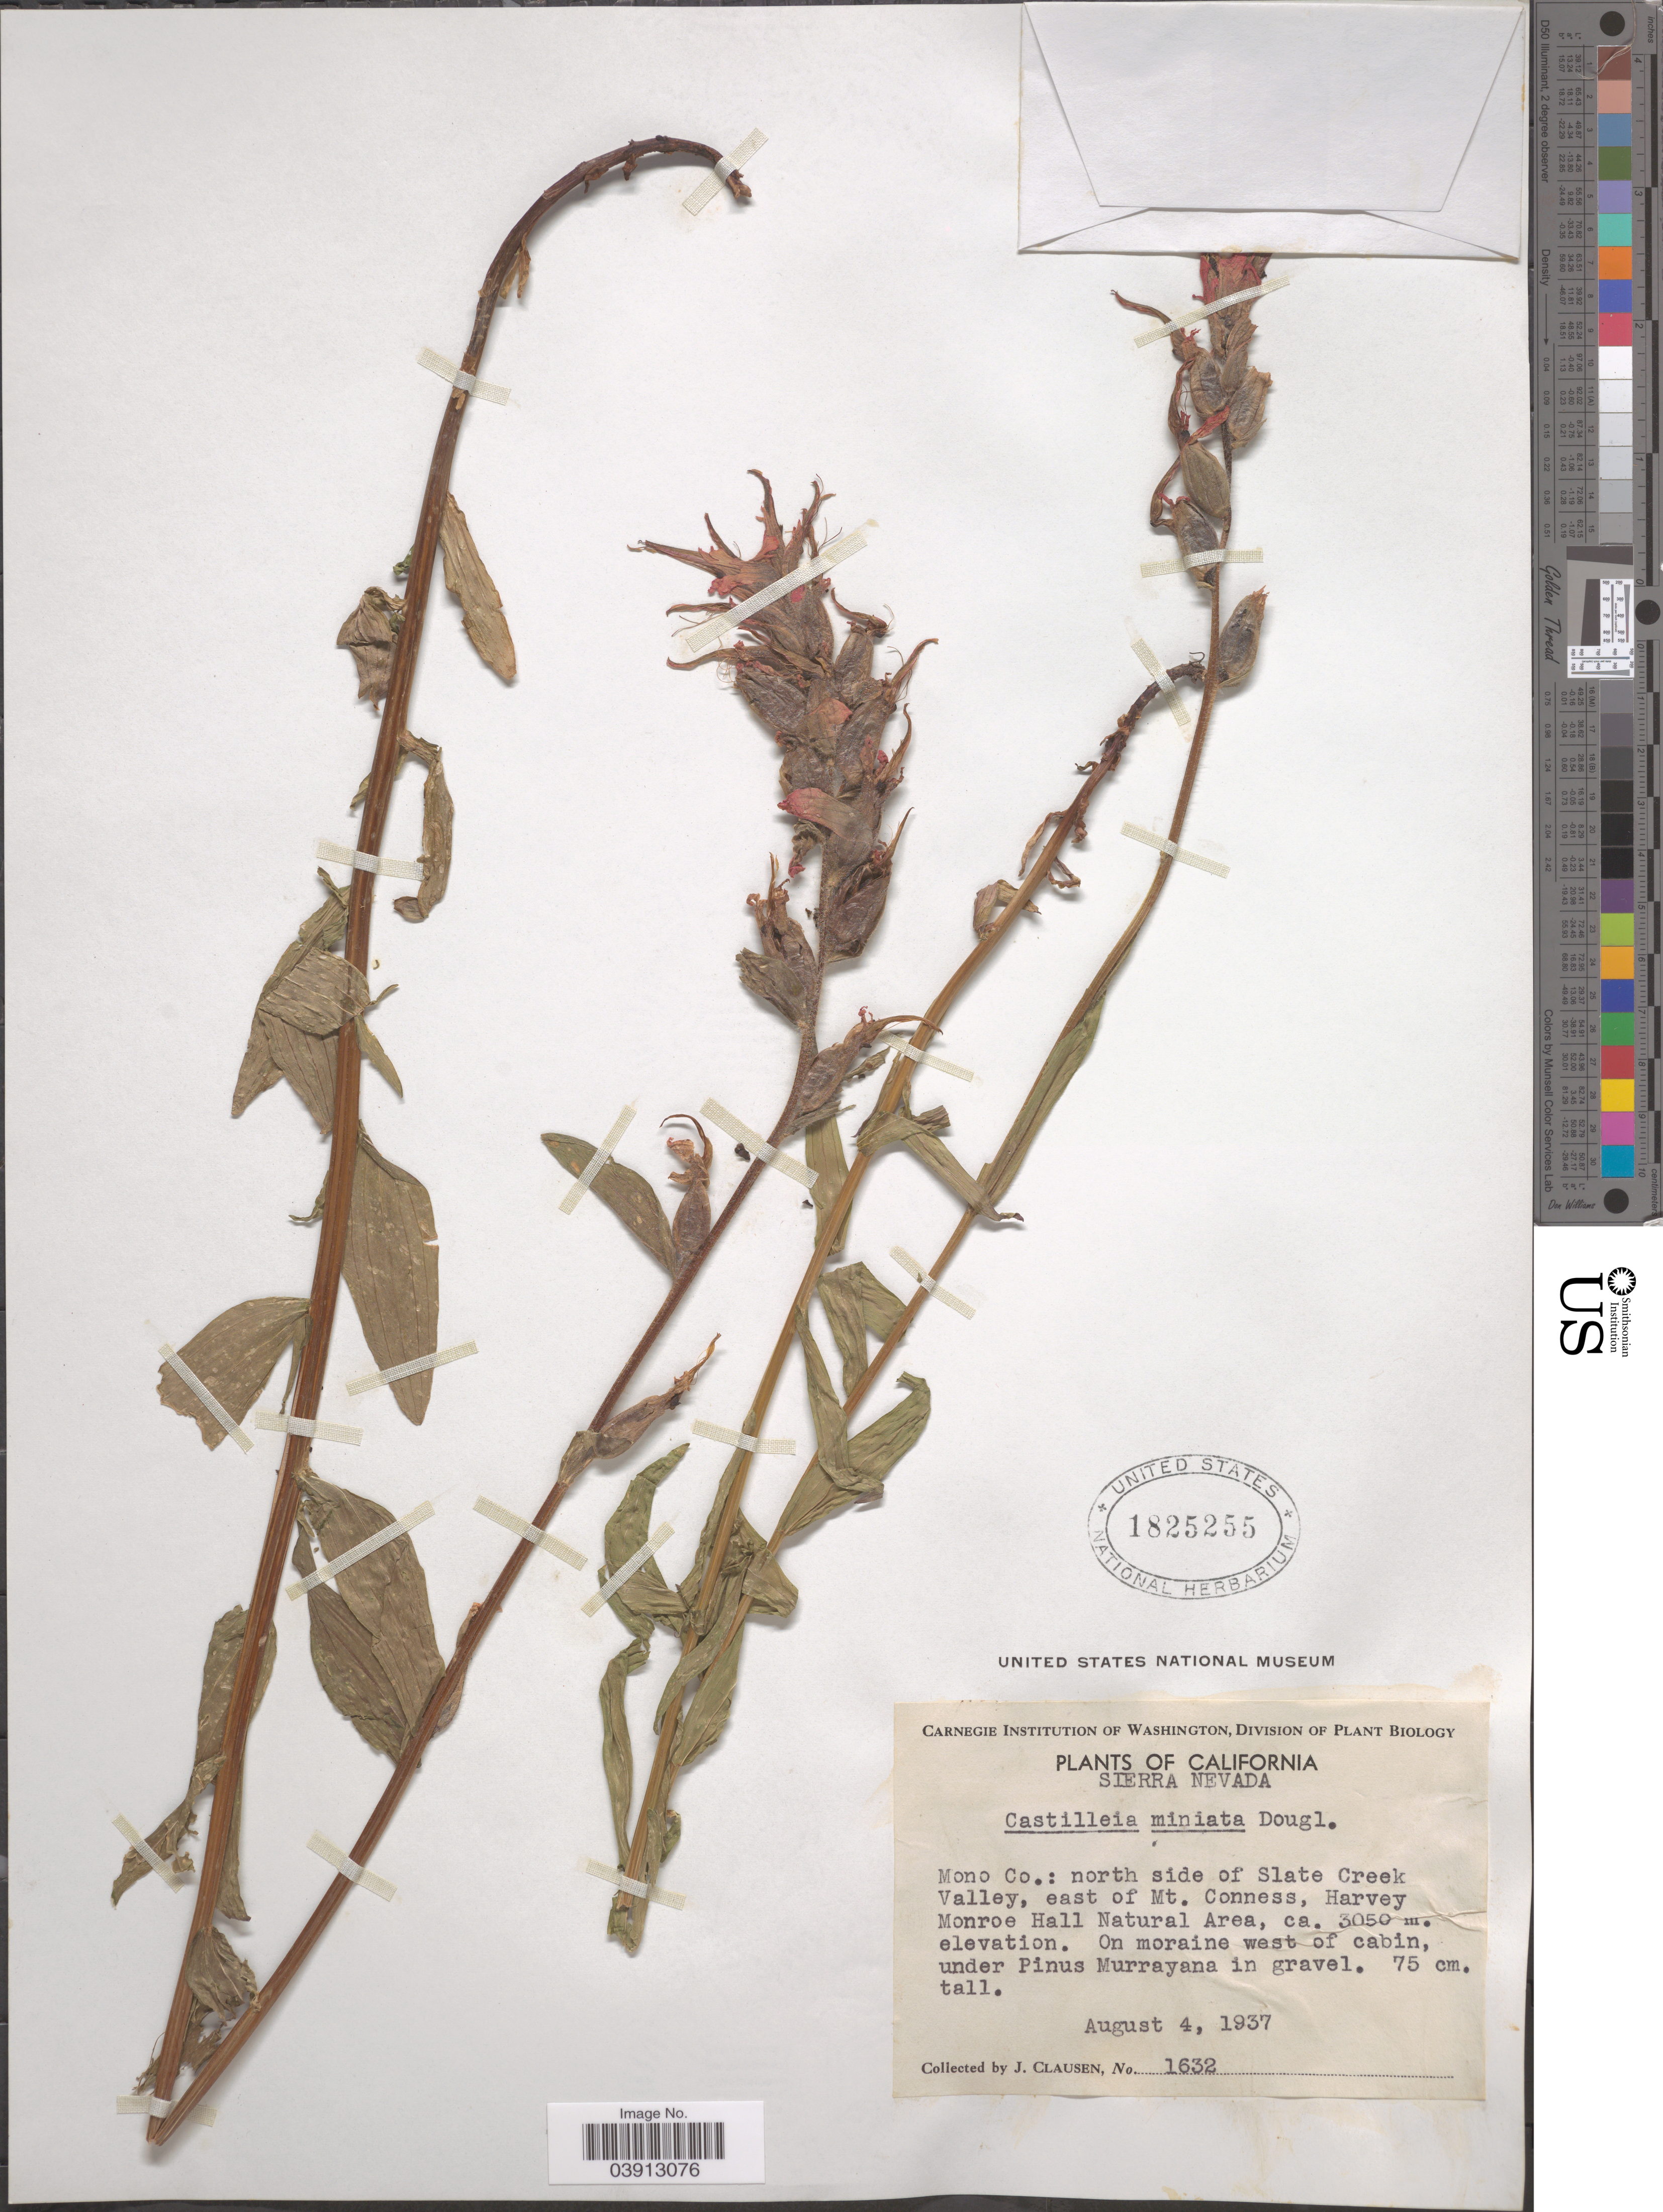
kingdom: Plantae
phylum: Tracheophyta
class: Magnoliopsida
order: Lamiales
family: Orobanchaceae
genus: Castilleja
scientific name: Castilleja miniata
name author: Douglas ex Hook.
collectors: J. Clausen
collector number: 1632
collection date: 1937-08-04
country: United States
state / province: California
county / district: Mono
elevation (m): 3050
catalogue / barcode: US 1825255